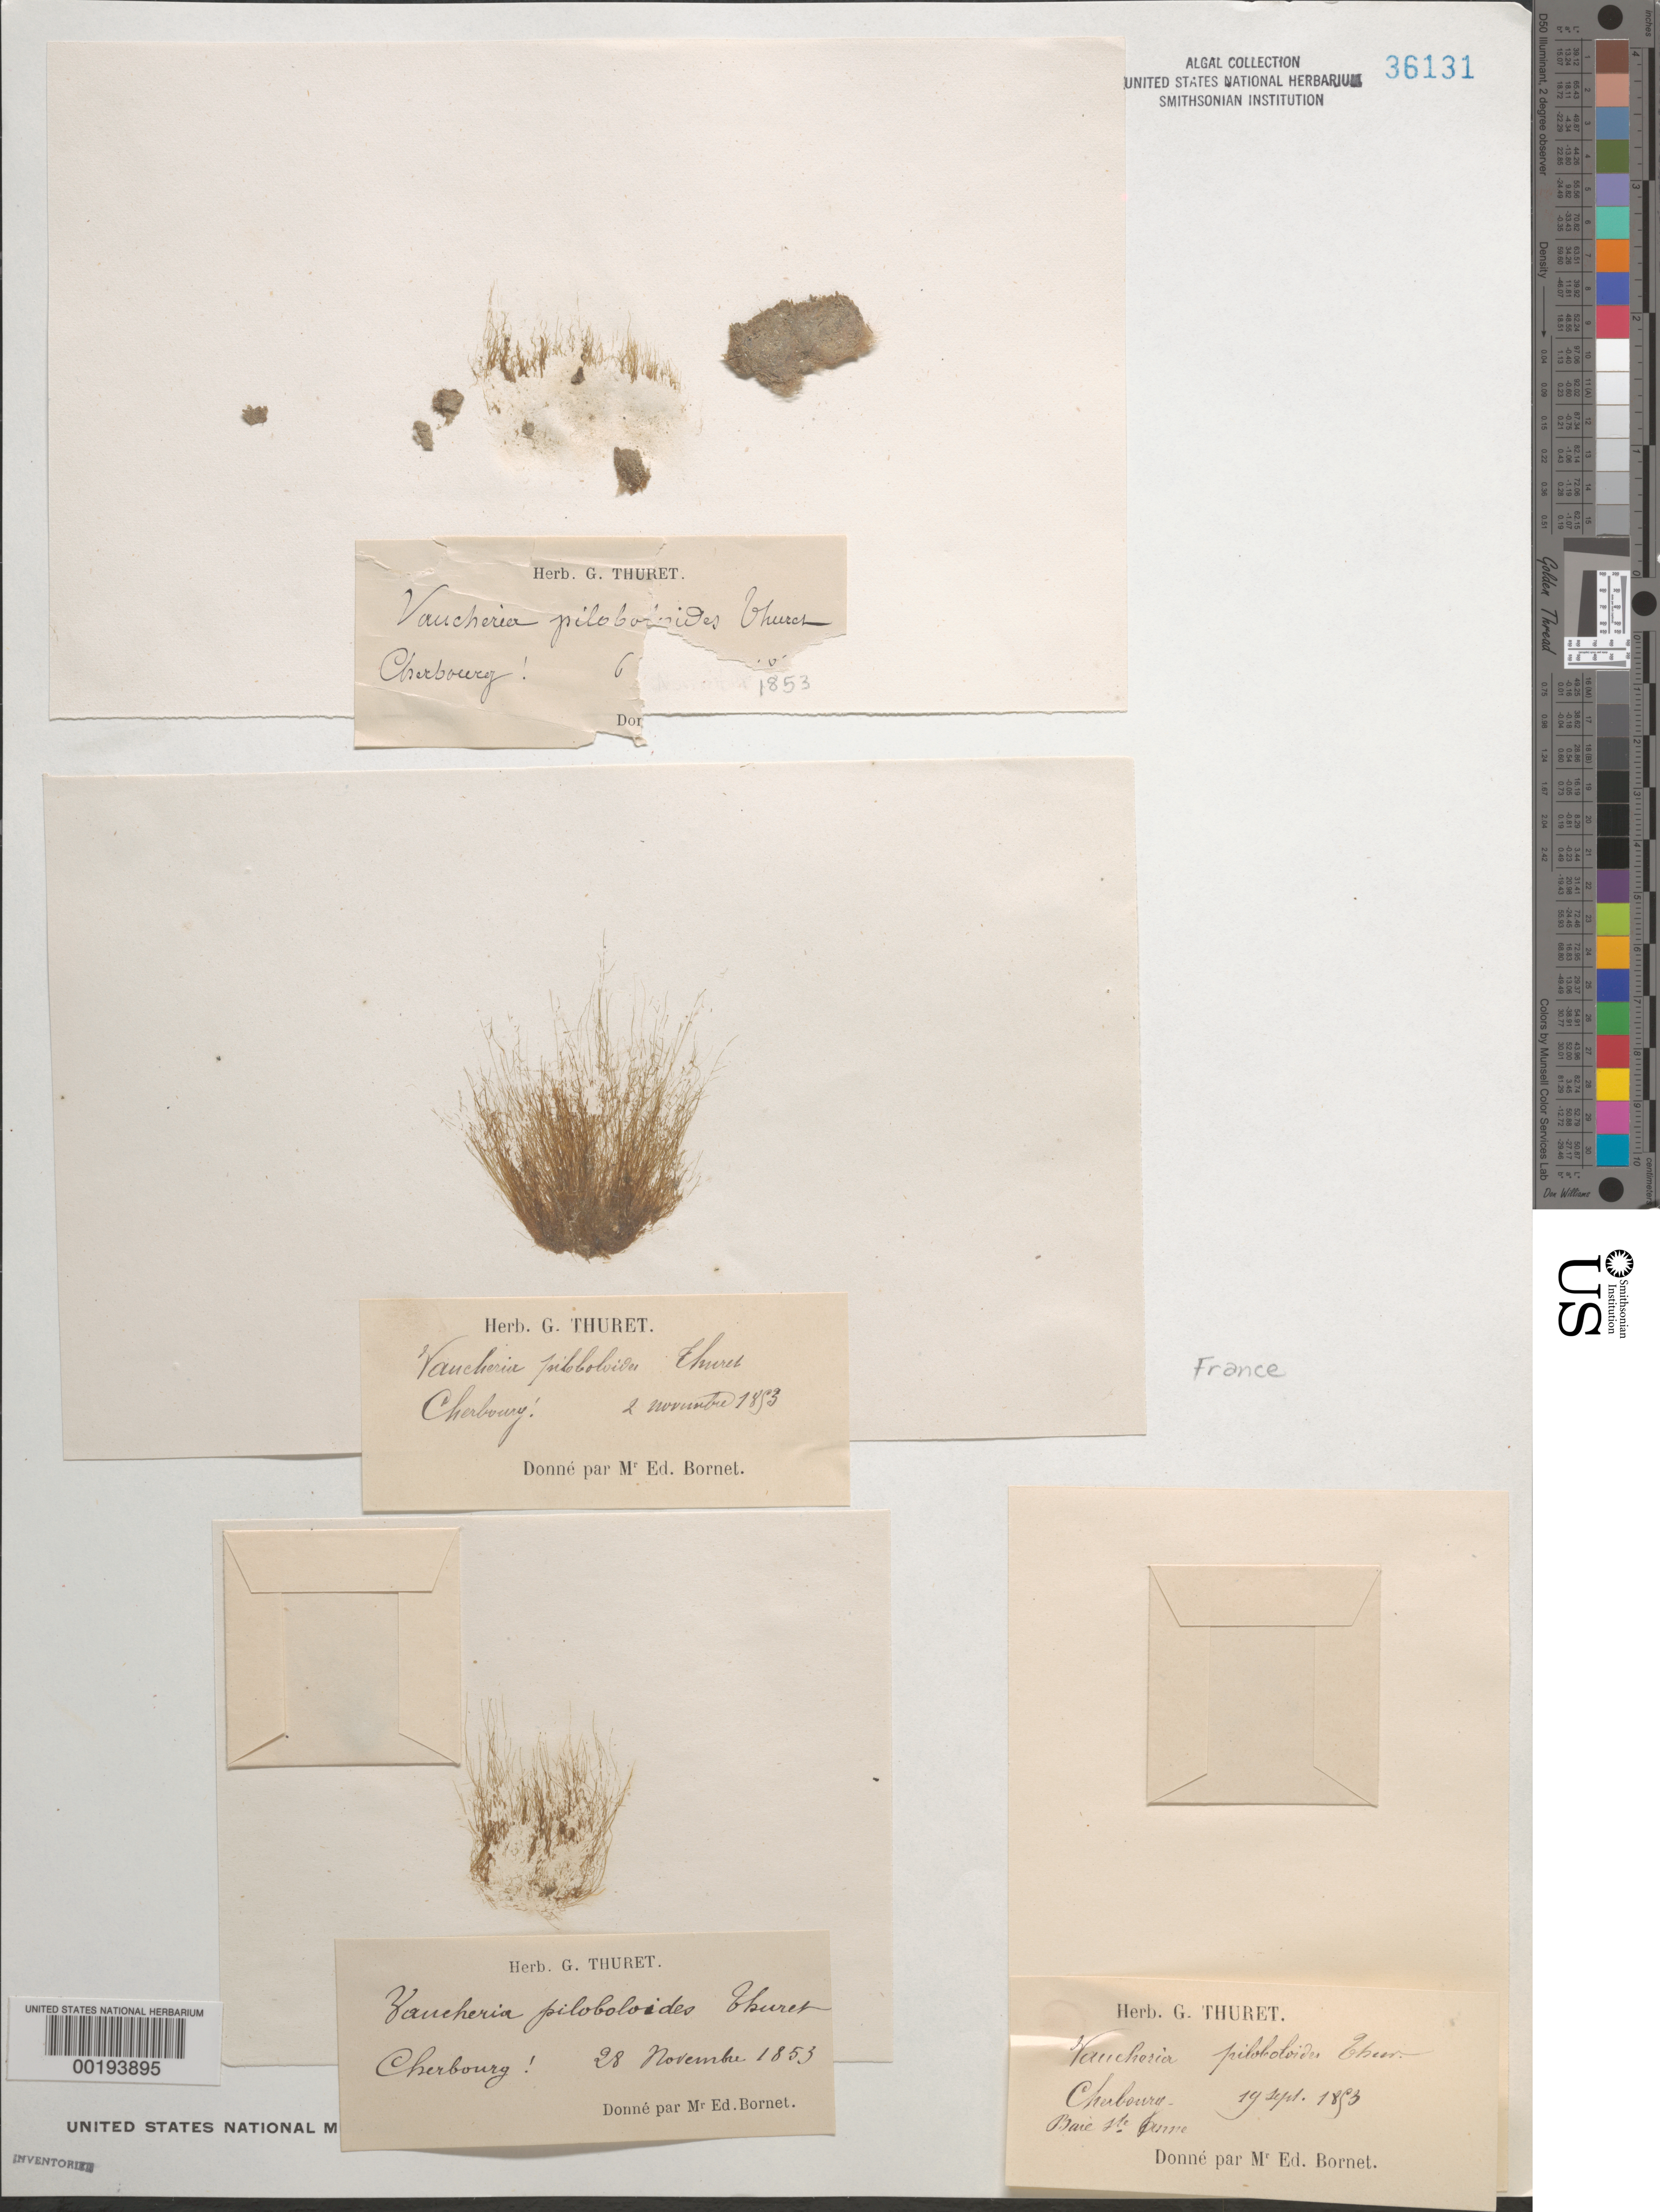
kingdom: Chromista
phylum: Ochrophyta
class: Xanthophyceae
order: Vaucheriales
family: Vaucheriaceae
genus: Vaucheria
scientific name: Vaucheria piloboloides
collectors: Thuret, G. (herbarium)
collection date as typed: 06 Oct 1853 TO 28 Nov 1853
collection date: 1853-10-06/1853-11-28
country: France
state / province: Normandie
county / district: Manche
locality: Cherbourg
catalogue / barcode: US 36131